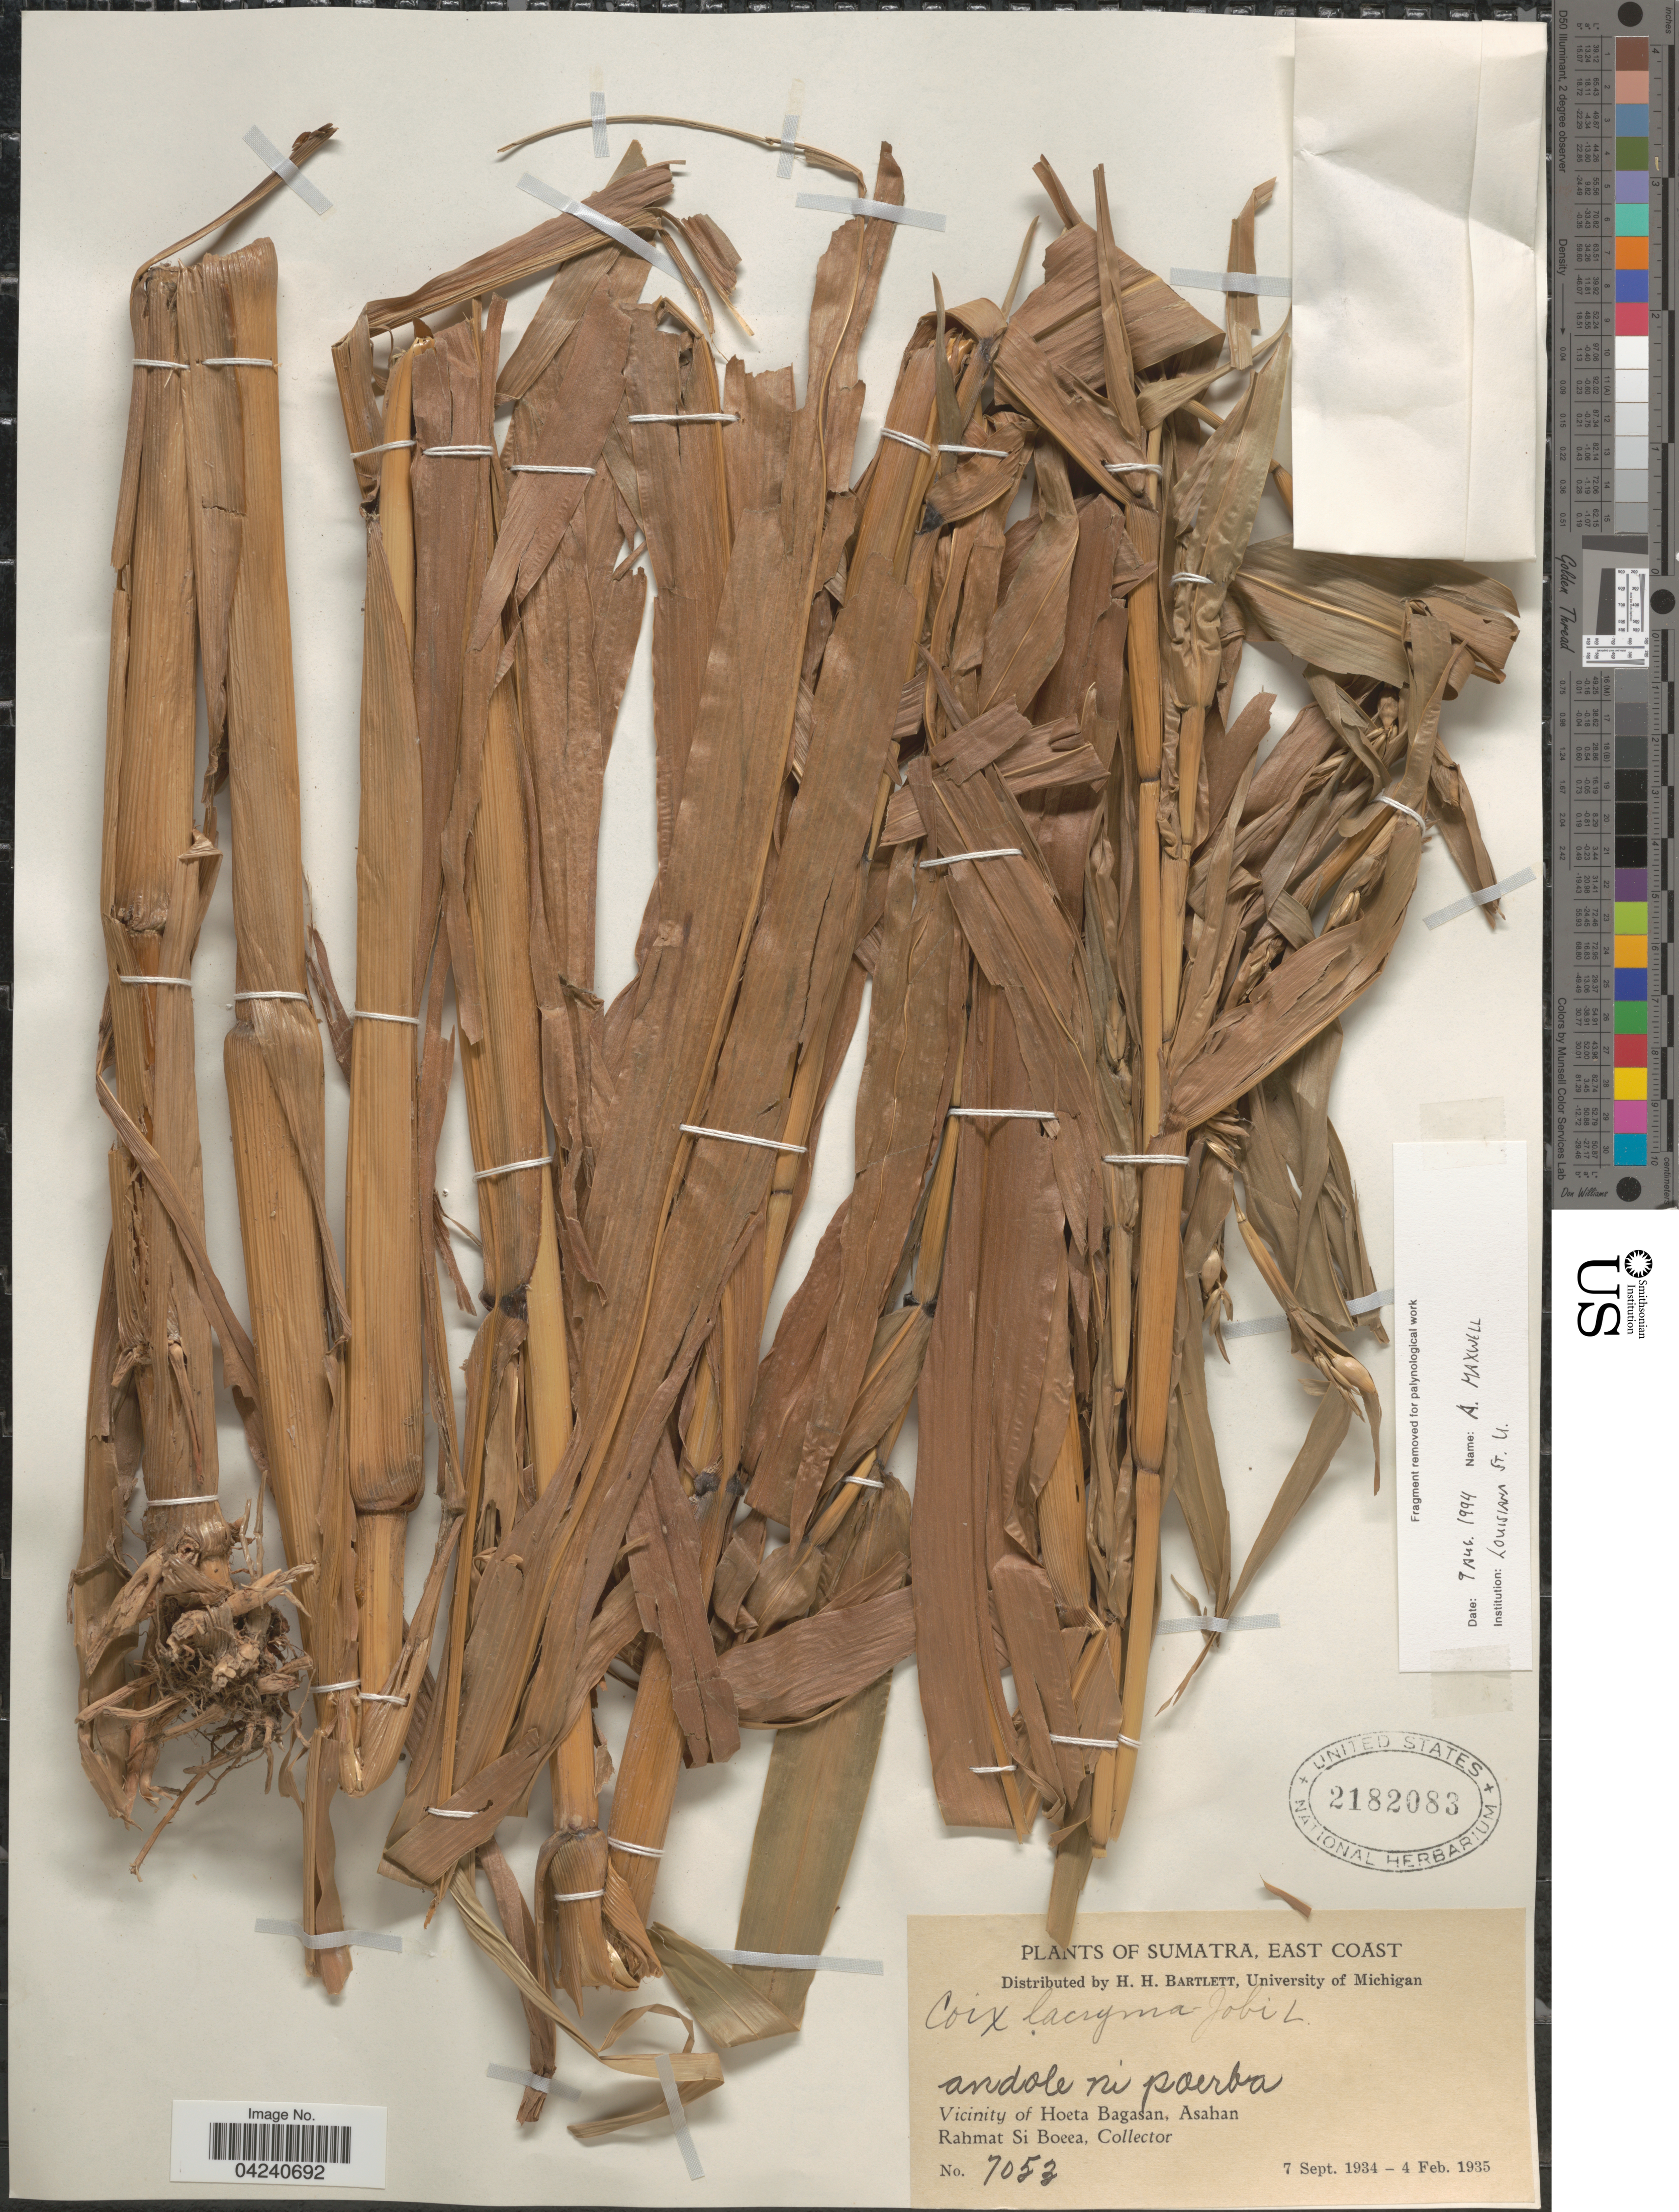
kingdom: Plantae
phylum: Tracheophyta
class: Liliopsida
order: Poales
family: Poaceae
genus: Coix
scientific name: Coix lacryma-jobi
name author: L.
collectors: Rahmat Si Boeea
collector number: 7053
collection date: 1934-09-07/1935-02-04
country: Indonesia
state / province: Sumatra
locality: East Coast. Vicinity of Hoeta Bagasan, Asahan.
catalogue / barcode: US 2182083